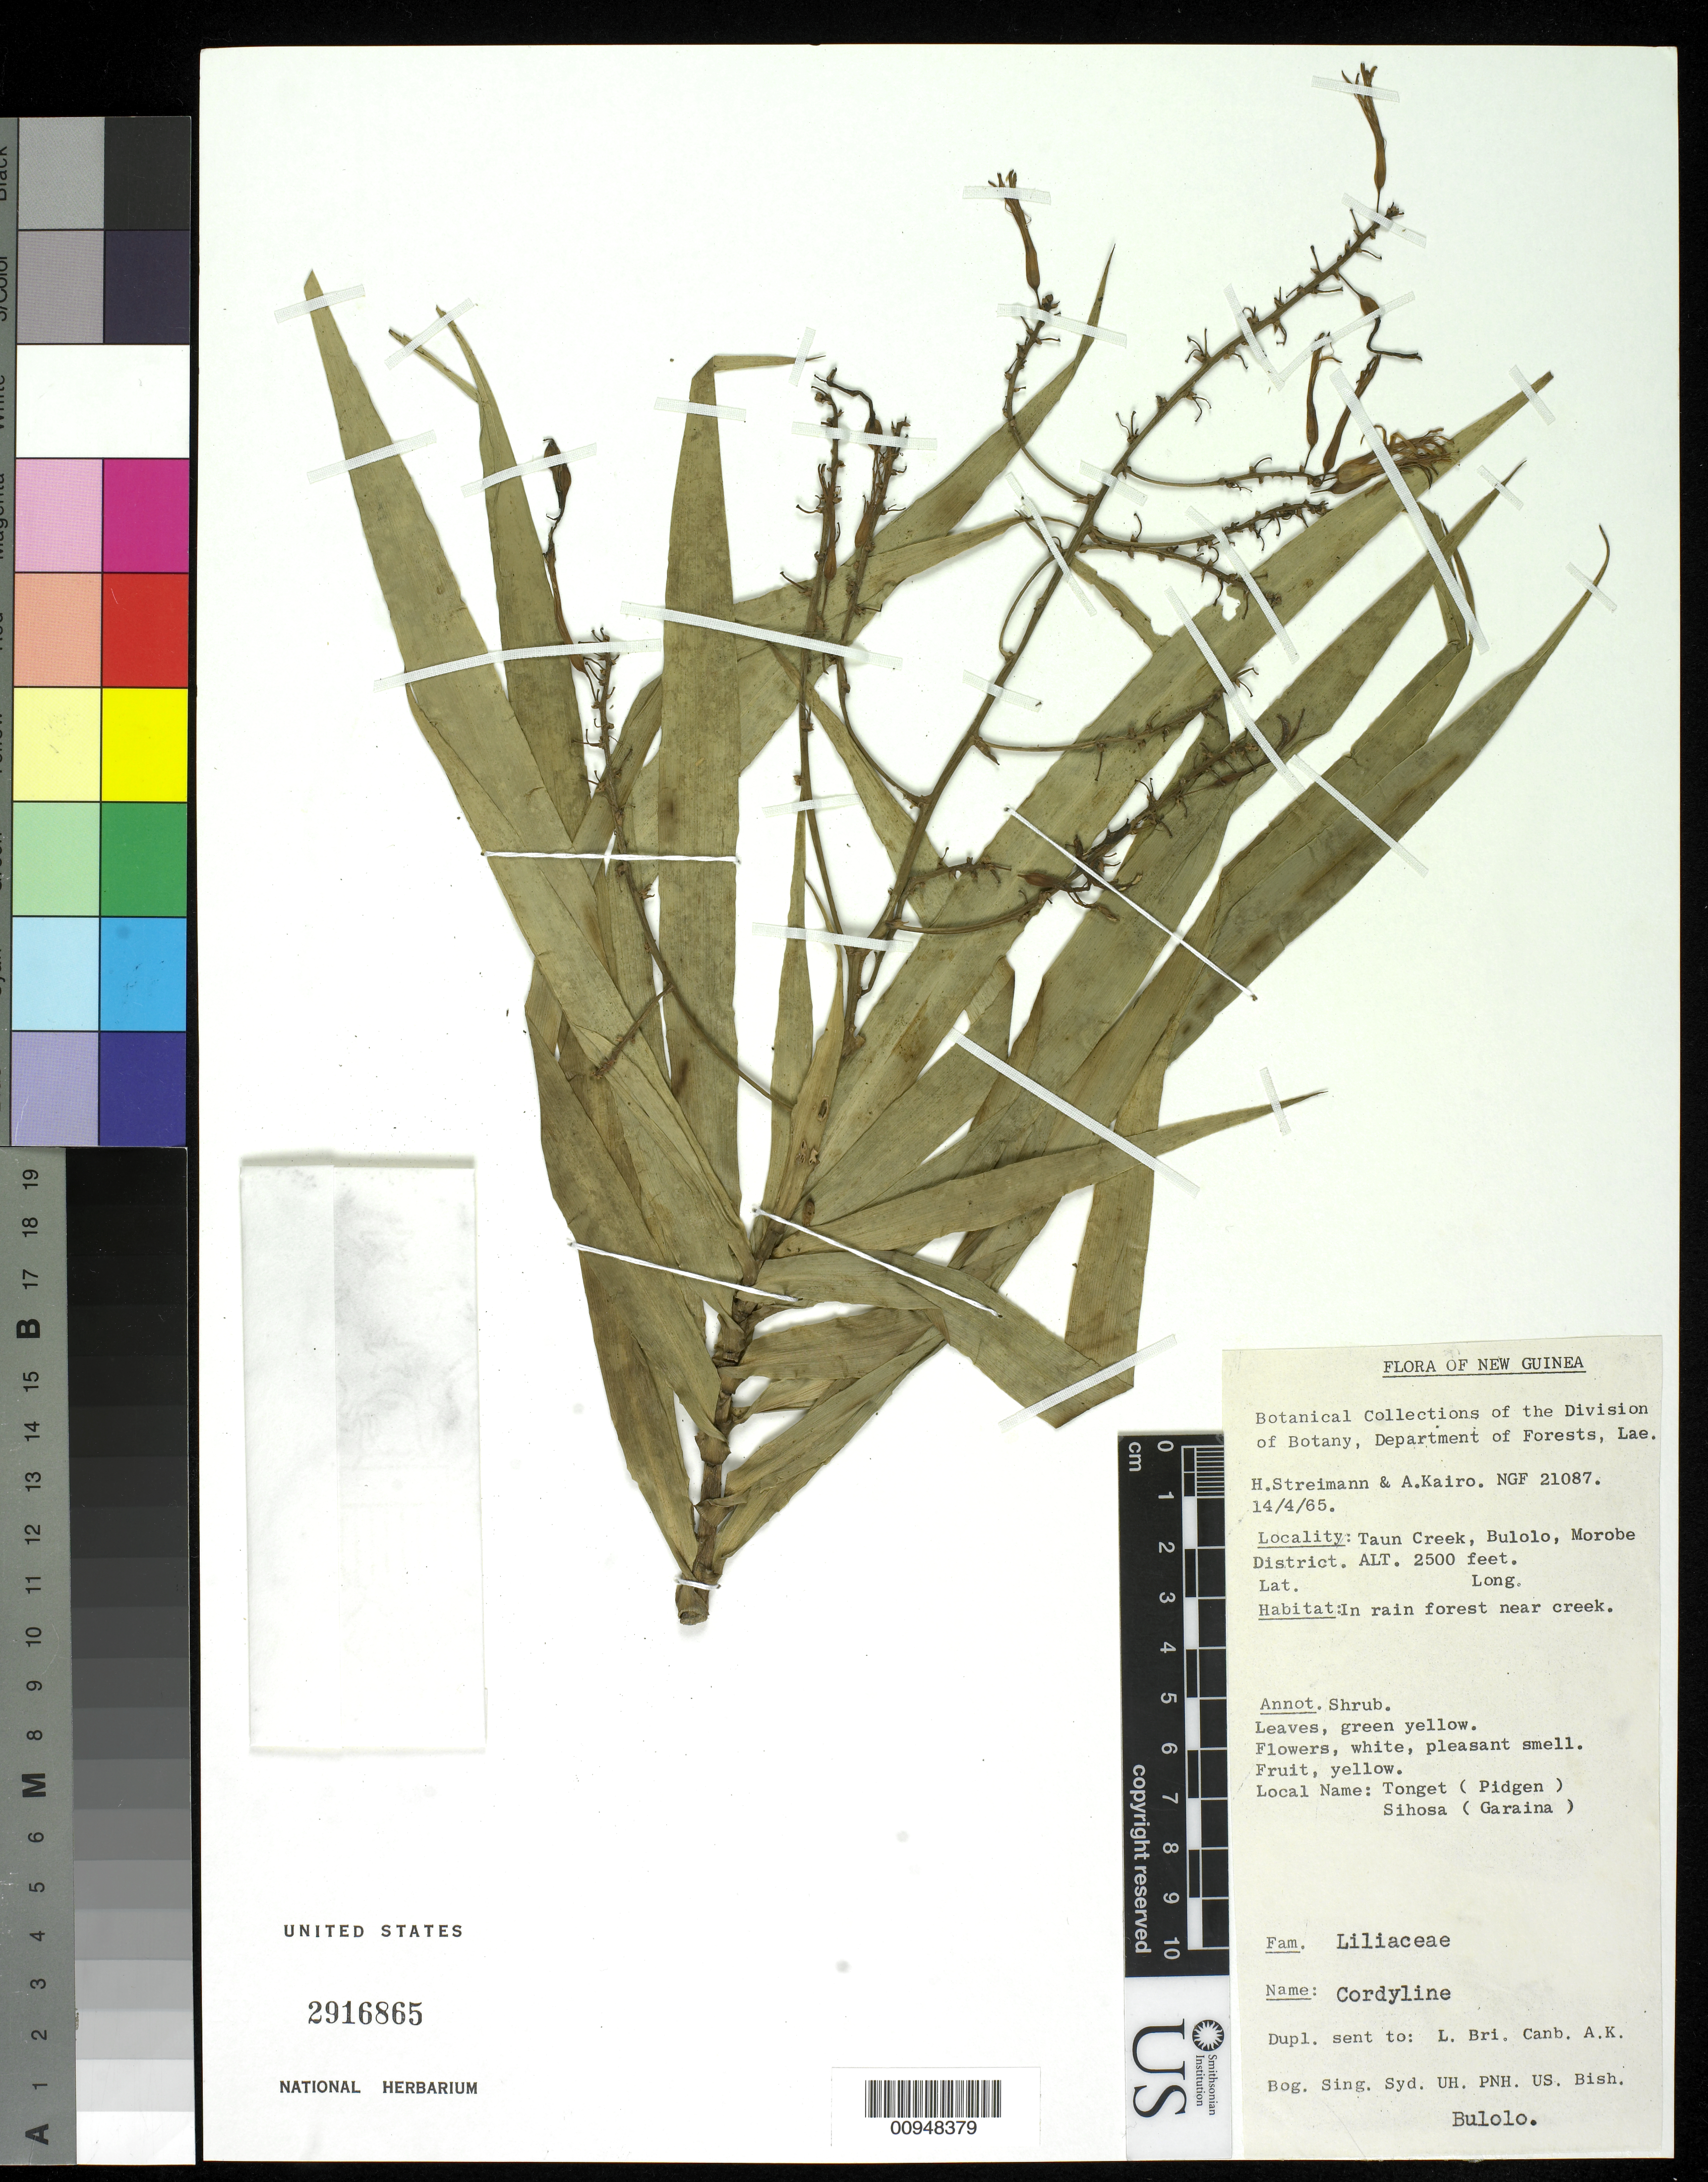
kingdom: Plantae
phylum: Tracheophyta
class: Liliopsida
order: Asparagales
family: Asparagaceae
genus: Dracaena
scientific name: Dracaena angustifolia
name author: (Medik.) Roxb.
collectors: H. Streimann & A. Kairo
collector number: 21087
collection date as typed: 14 Apr 1965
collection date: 1965-04-14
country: Papua New Guinea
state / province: Morobe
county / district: Bulolo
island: New Guinea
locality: Taun Creek.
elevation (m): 762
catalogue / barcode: US 2916865